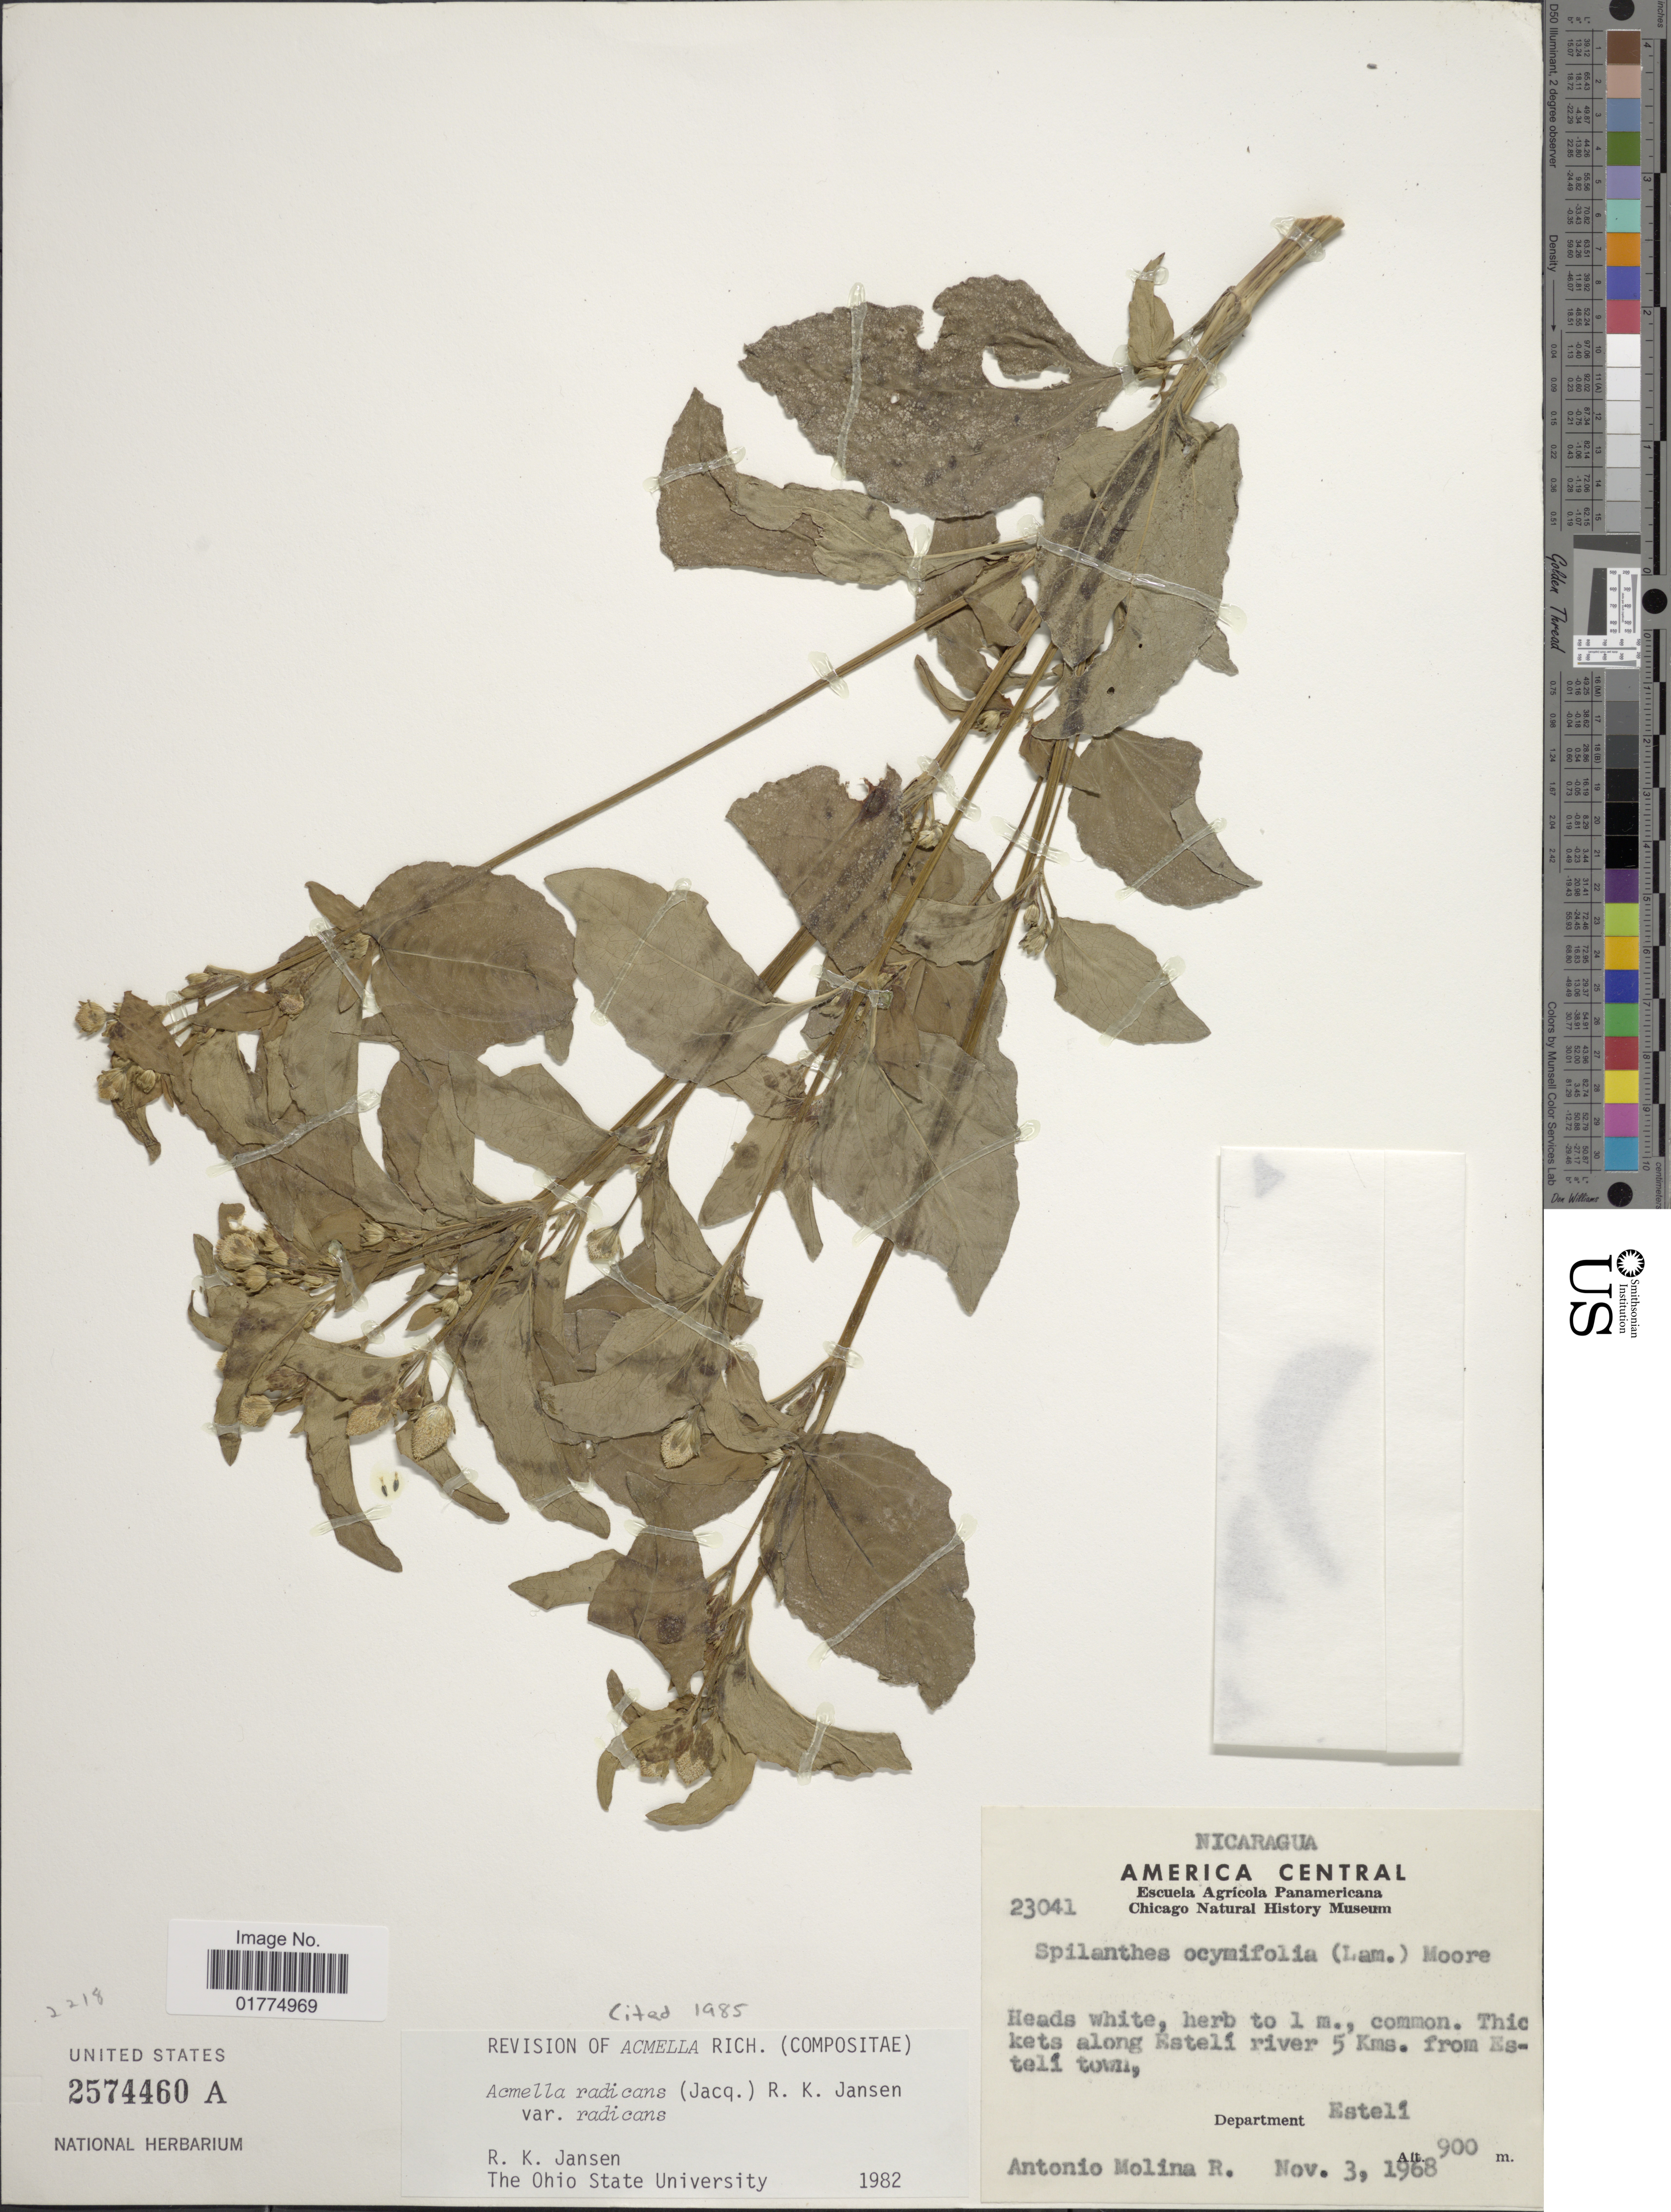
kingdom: Plantae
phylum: Tracheophyta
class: Magnoliopsida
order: Asterales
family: Asteraceae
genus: Acmella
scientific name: Acmella radicans var. radicans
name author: (Jacq.) R.K. Jansen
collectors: A. Molina R.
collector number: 23041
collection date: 1968-11-03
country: Nicaragua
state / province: Esteli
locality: Thic kets along Estelí river 5 Kms. from Estelí town, Department Estelí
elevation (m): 900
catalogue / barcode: US 2574460A